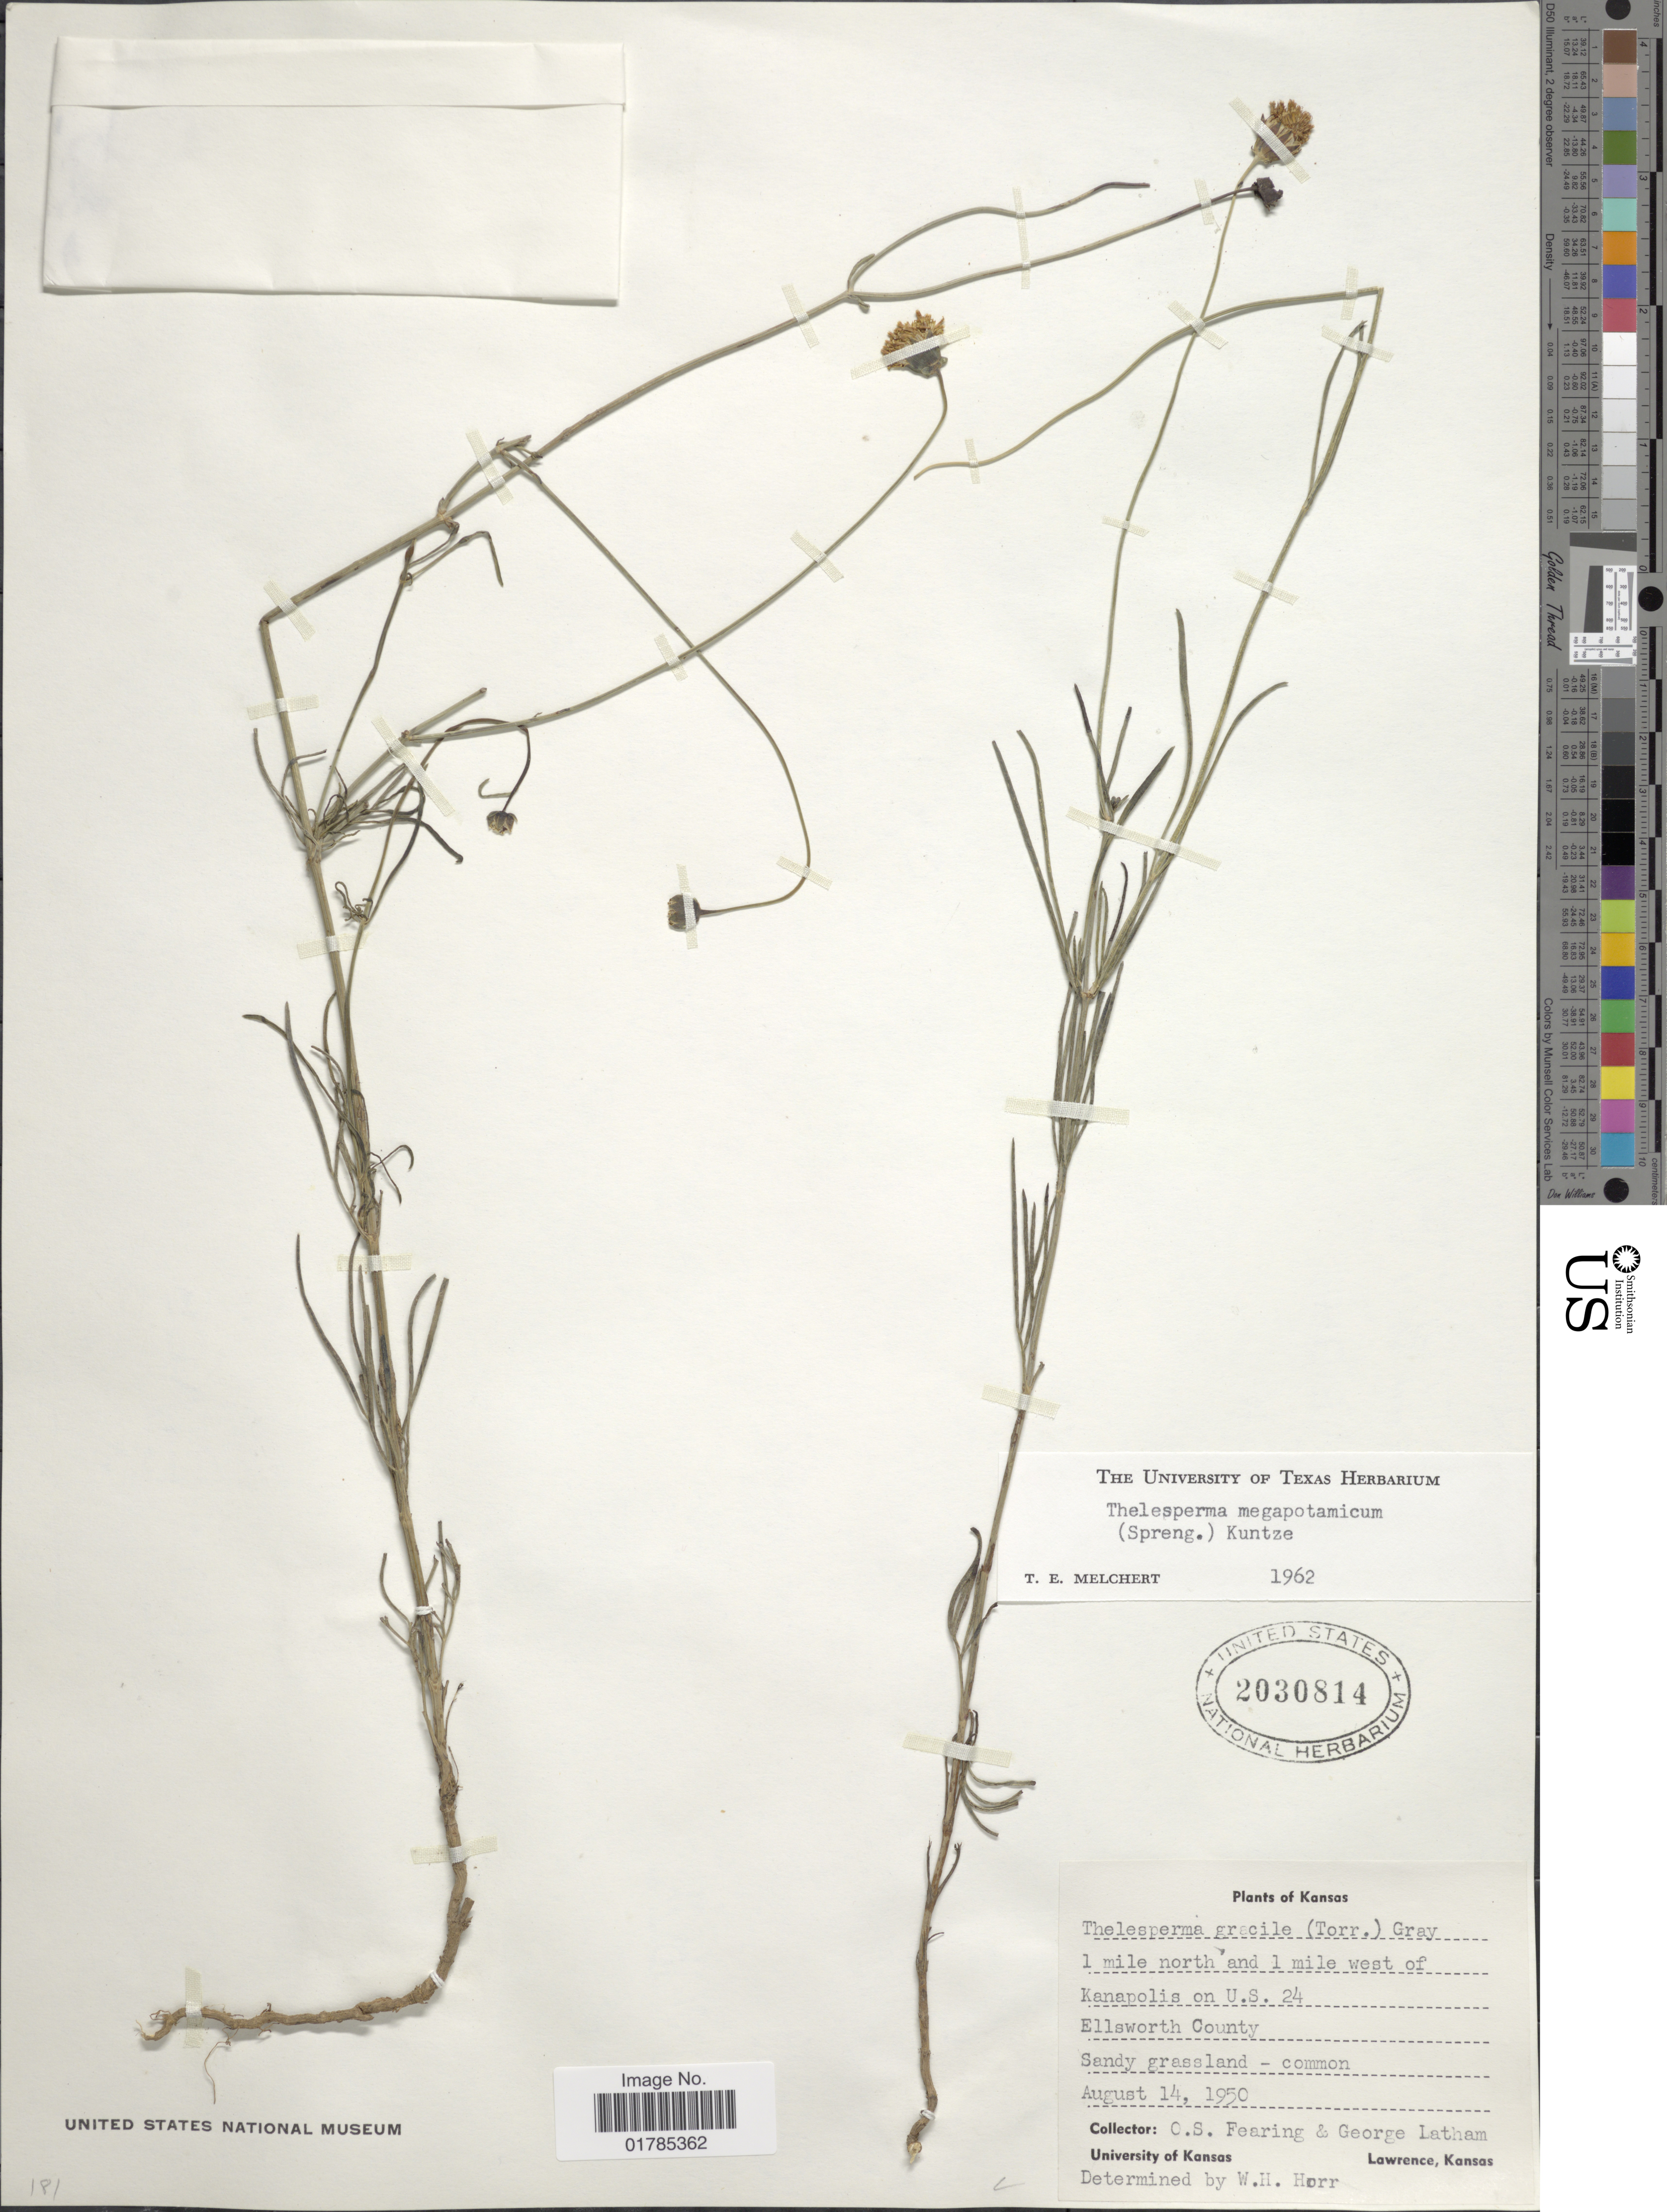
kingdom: Plantae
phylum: Tracheophyta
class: Magnoliopsida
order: Asterales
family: Asteraceae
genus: Thelesperma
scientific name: Thelesperma megapotamicum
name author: (Spreng.) Herter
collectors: O. S. Fearing & G. Latham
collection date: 1950-08-14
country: United States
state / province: Kansas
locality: Kanapolis on U.S. 24. Ellsworth County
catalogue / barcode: US 2030814